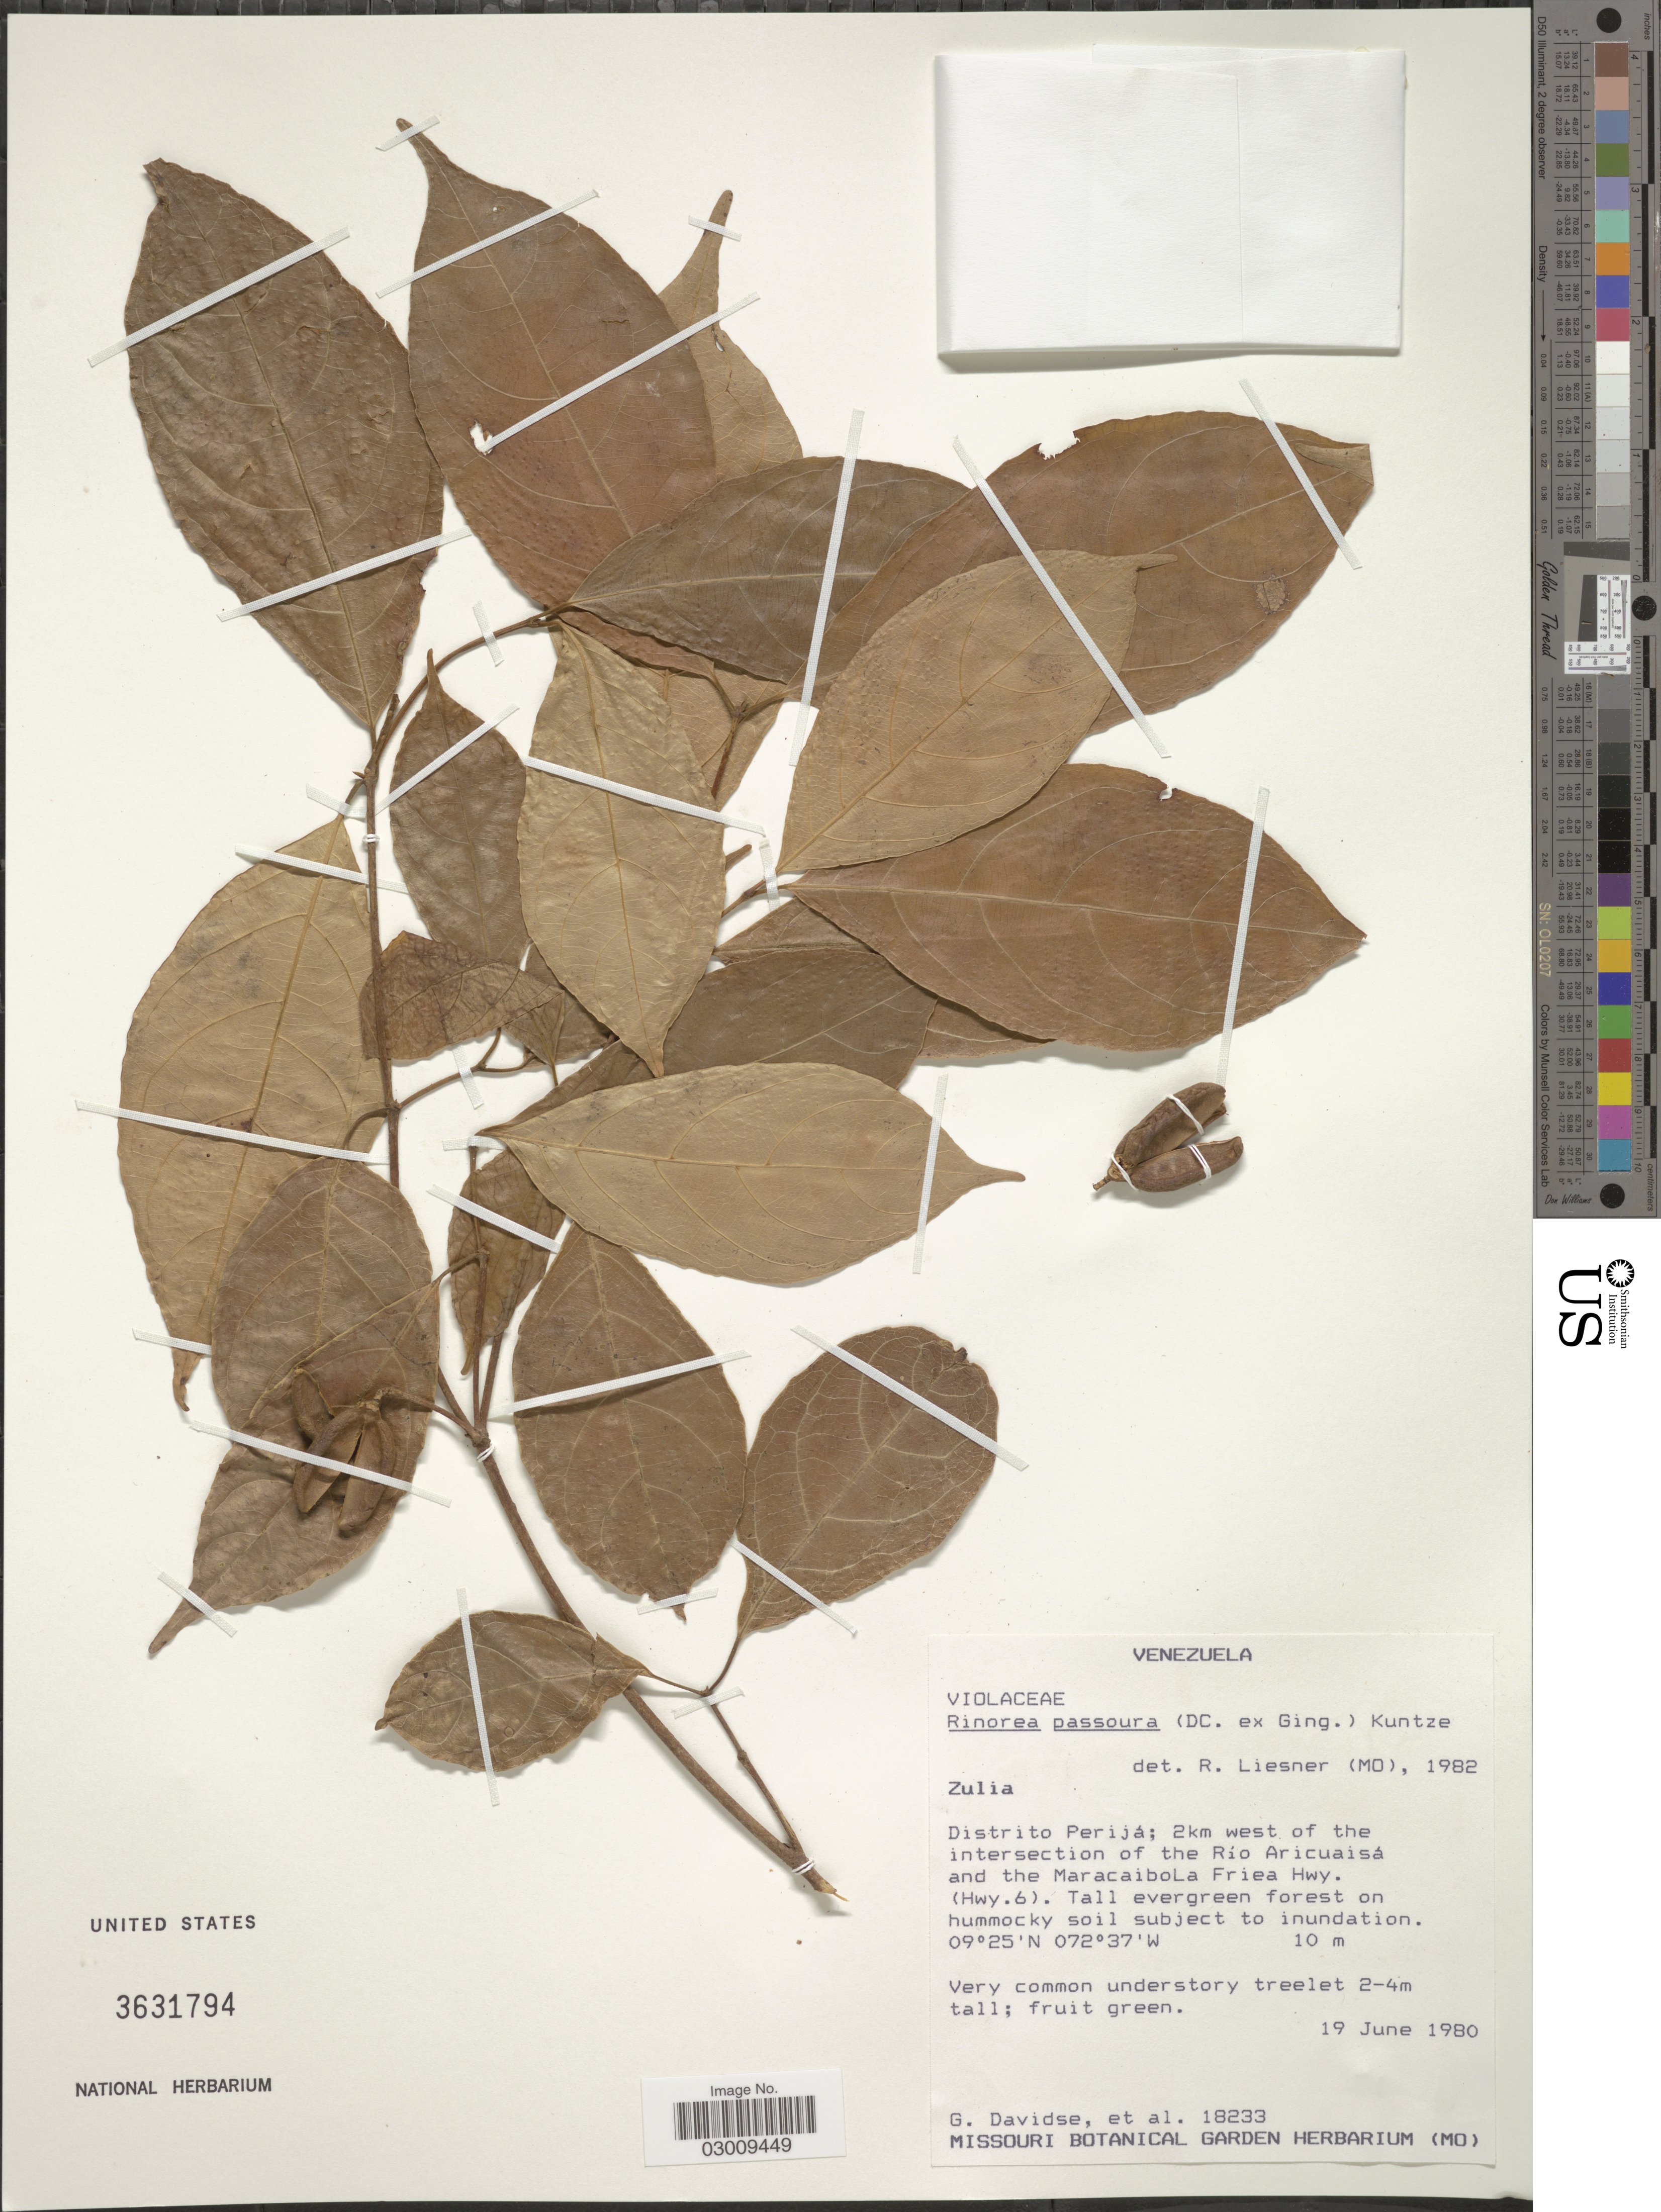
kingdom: Plantae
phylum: Tracheophyta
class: Magnoliopsida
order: Malpighiales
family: Violaceae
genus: Rinorea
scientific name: Rinorea pubiflora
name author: (Benth.) Sprague & Sandwith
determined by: Hoyos-Gomez, S. E.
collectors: G. Davidse & et al.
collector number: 18233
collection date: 1980-06-19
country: Venezuela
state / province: Zulia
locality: Distrito Perijá; 2 km west of the intersection of the Río Aricuaisá and the Maracaibola Friea Hwy.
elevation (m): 10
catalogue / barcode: US 3631794